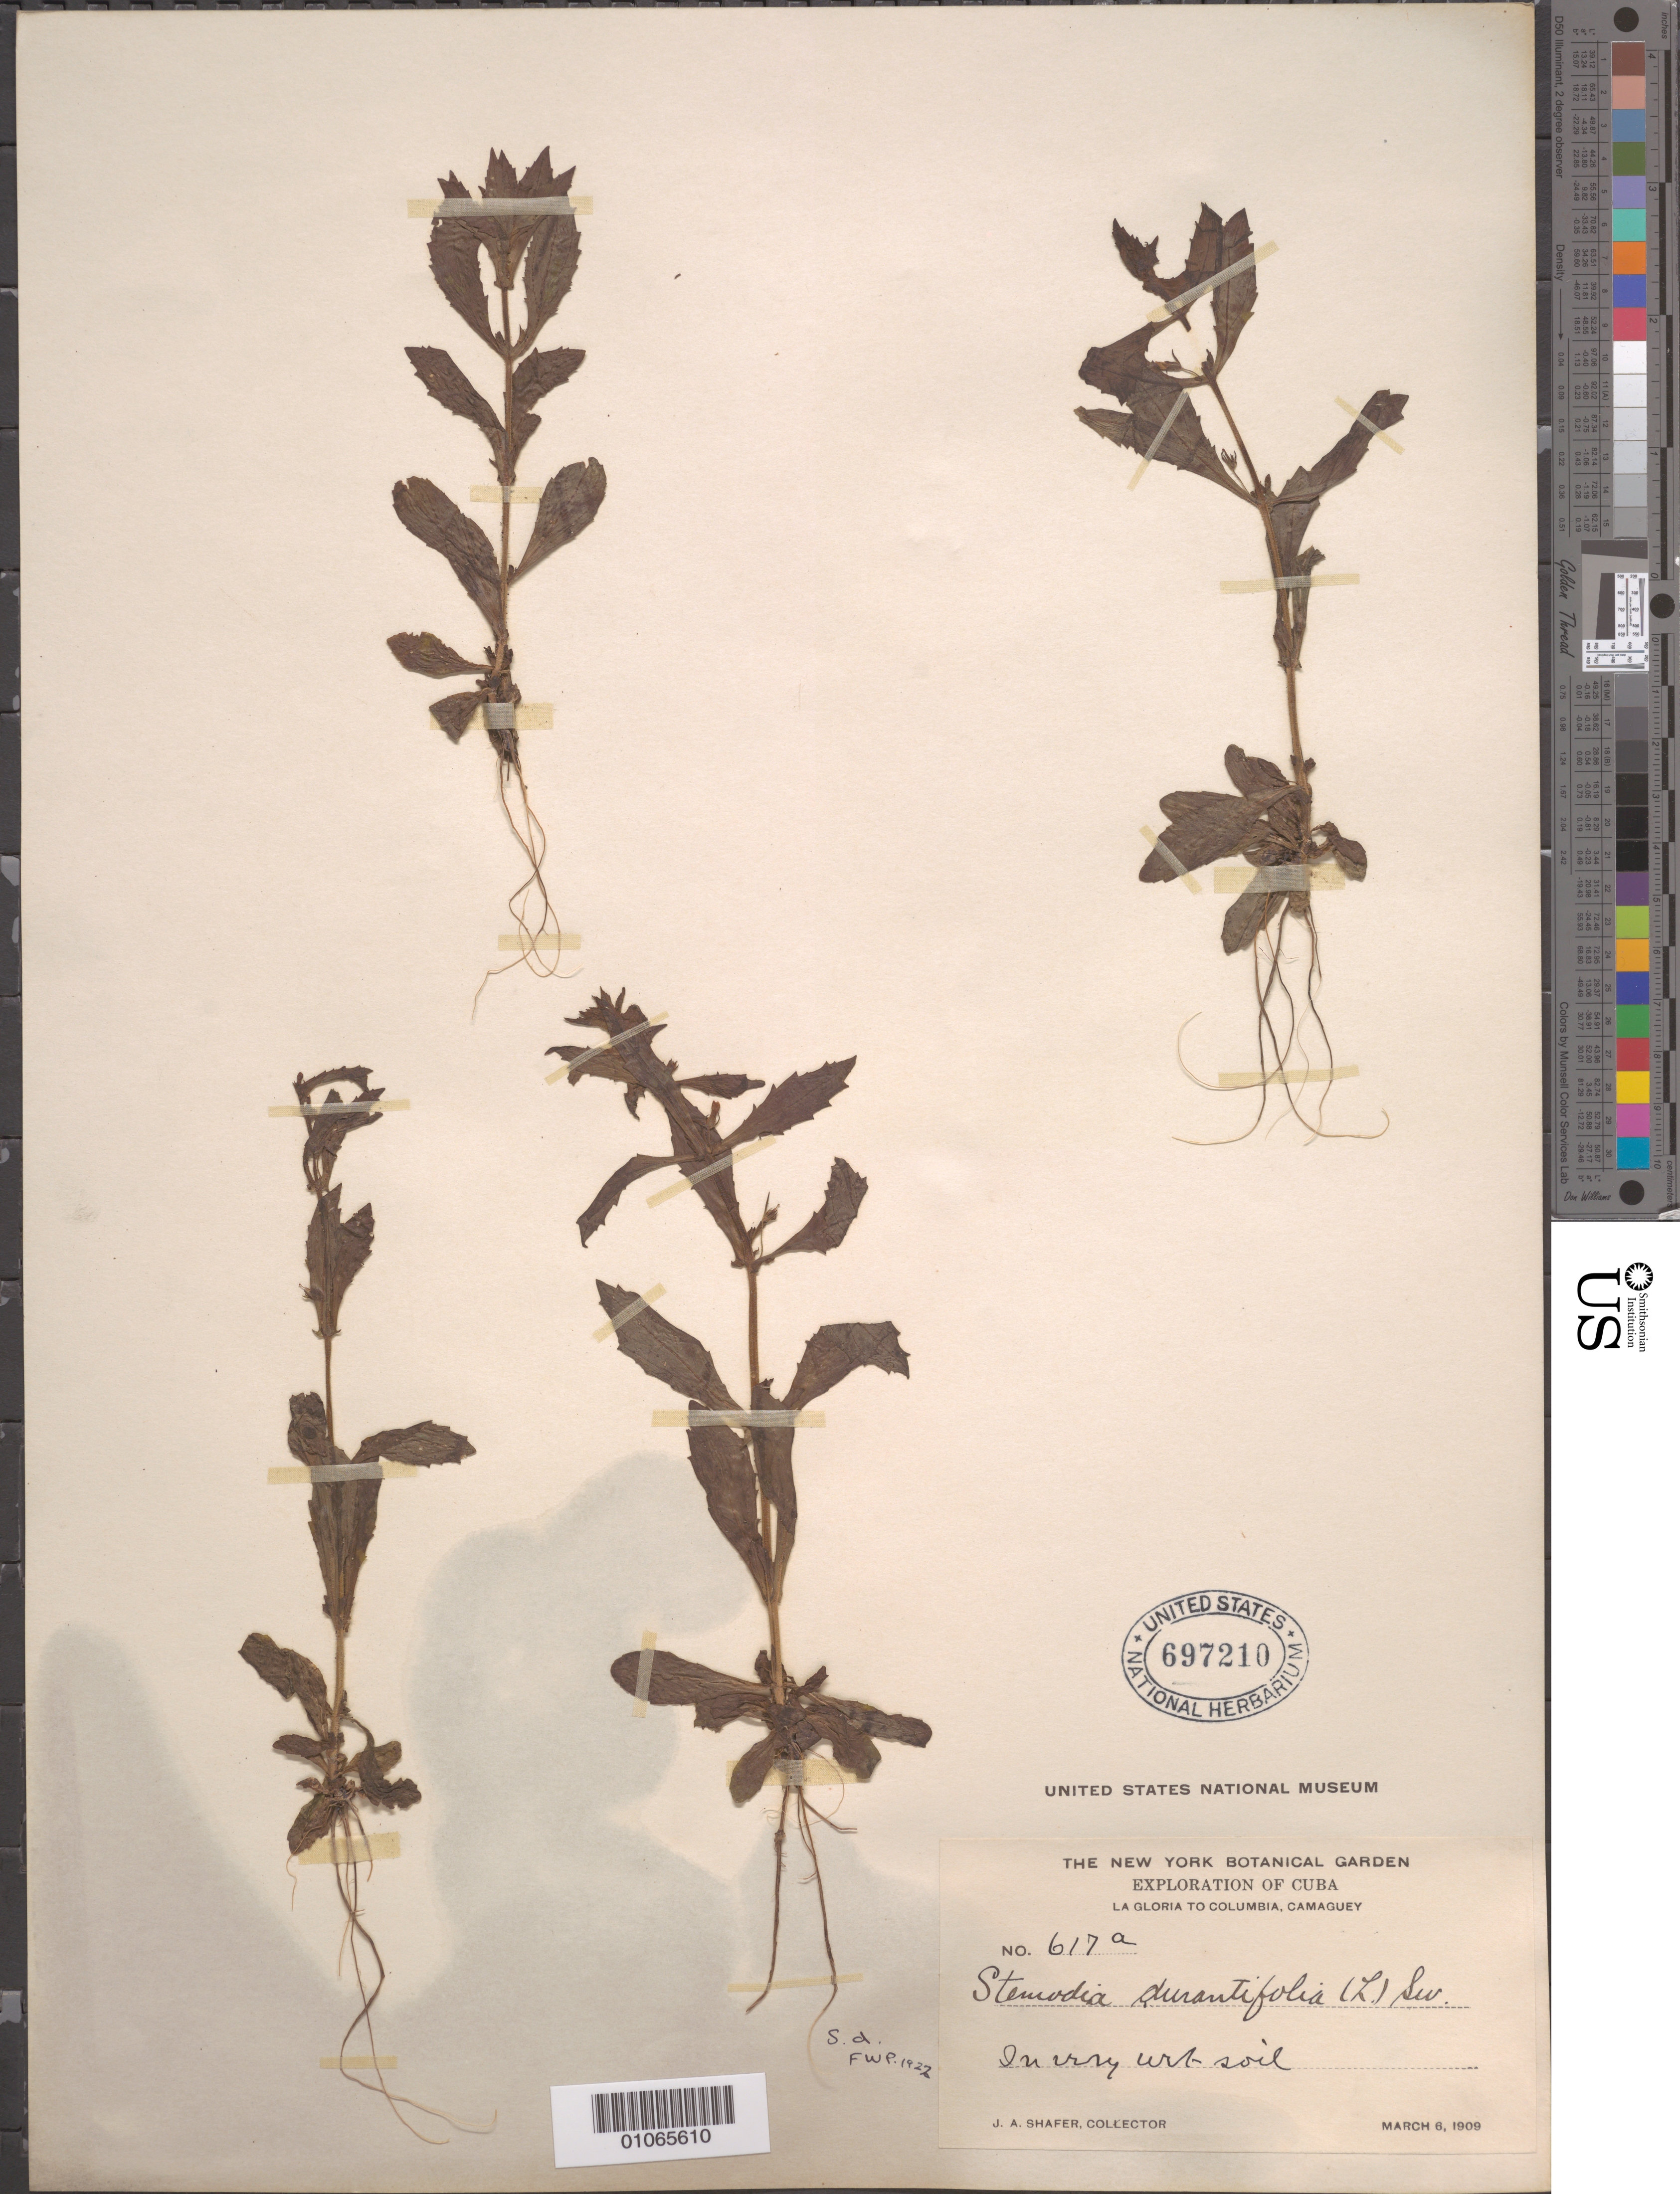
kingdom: Plantae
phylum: Tracheophyta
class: Magnoliopsida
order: Lamiales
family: Plantaginaceae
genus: Stemodia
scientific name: Stemodia durantifolia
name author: (L.) Sw.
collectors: J. A. Shafer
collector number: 617a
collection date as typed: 06 Mar 1909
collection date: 1909-03-06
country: Cuba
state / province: Camagüey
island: Cuba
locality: La Gloria to Columbia, Camaguey In very wet soil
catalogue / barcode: US 697210